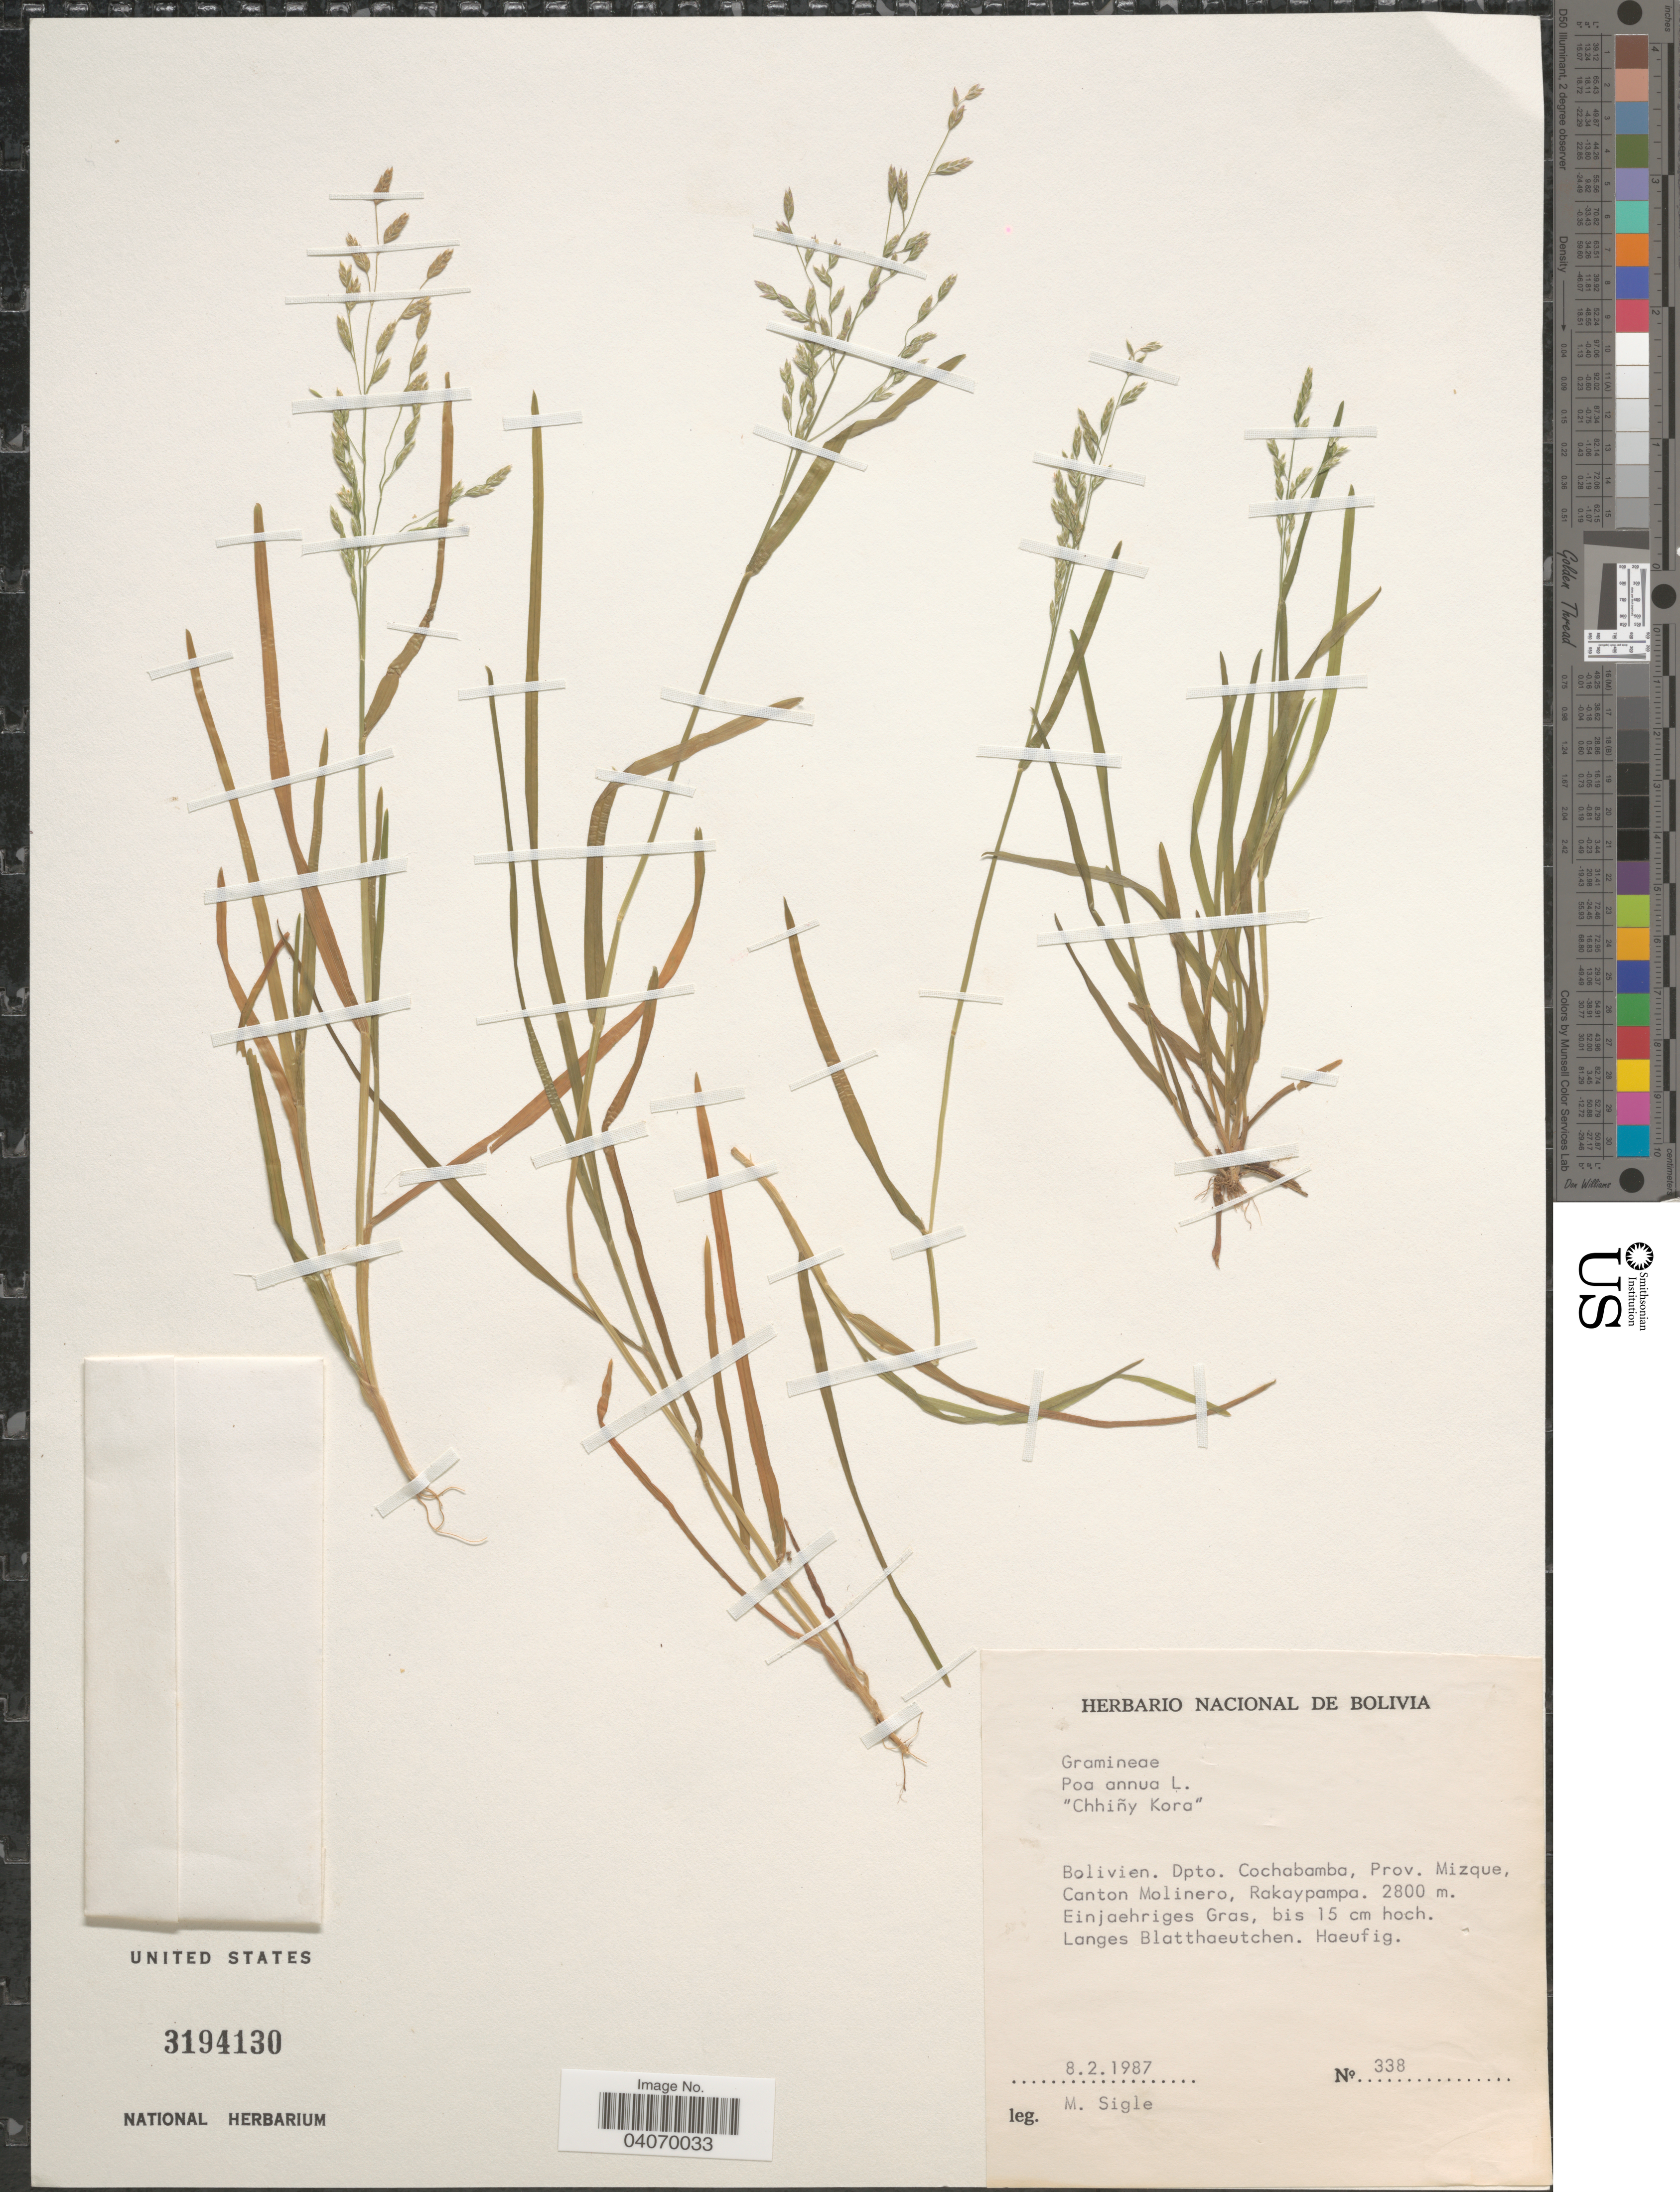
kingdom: Plantae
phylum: Tracheophyta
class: Liliopsida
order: Poales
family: Poaceae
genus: Poa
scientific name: Poa annua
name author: L.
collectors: M. Sigle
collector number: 338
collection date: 1987-02-08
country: Bolivia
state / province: Cochabamba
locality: Dpto. Cochabamba, Prov. Mizque, Canton Molinero, Rakaypampa.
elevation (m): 2800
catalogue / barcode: US 3194130